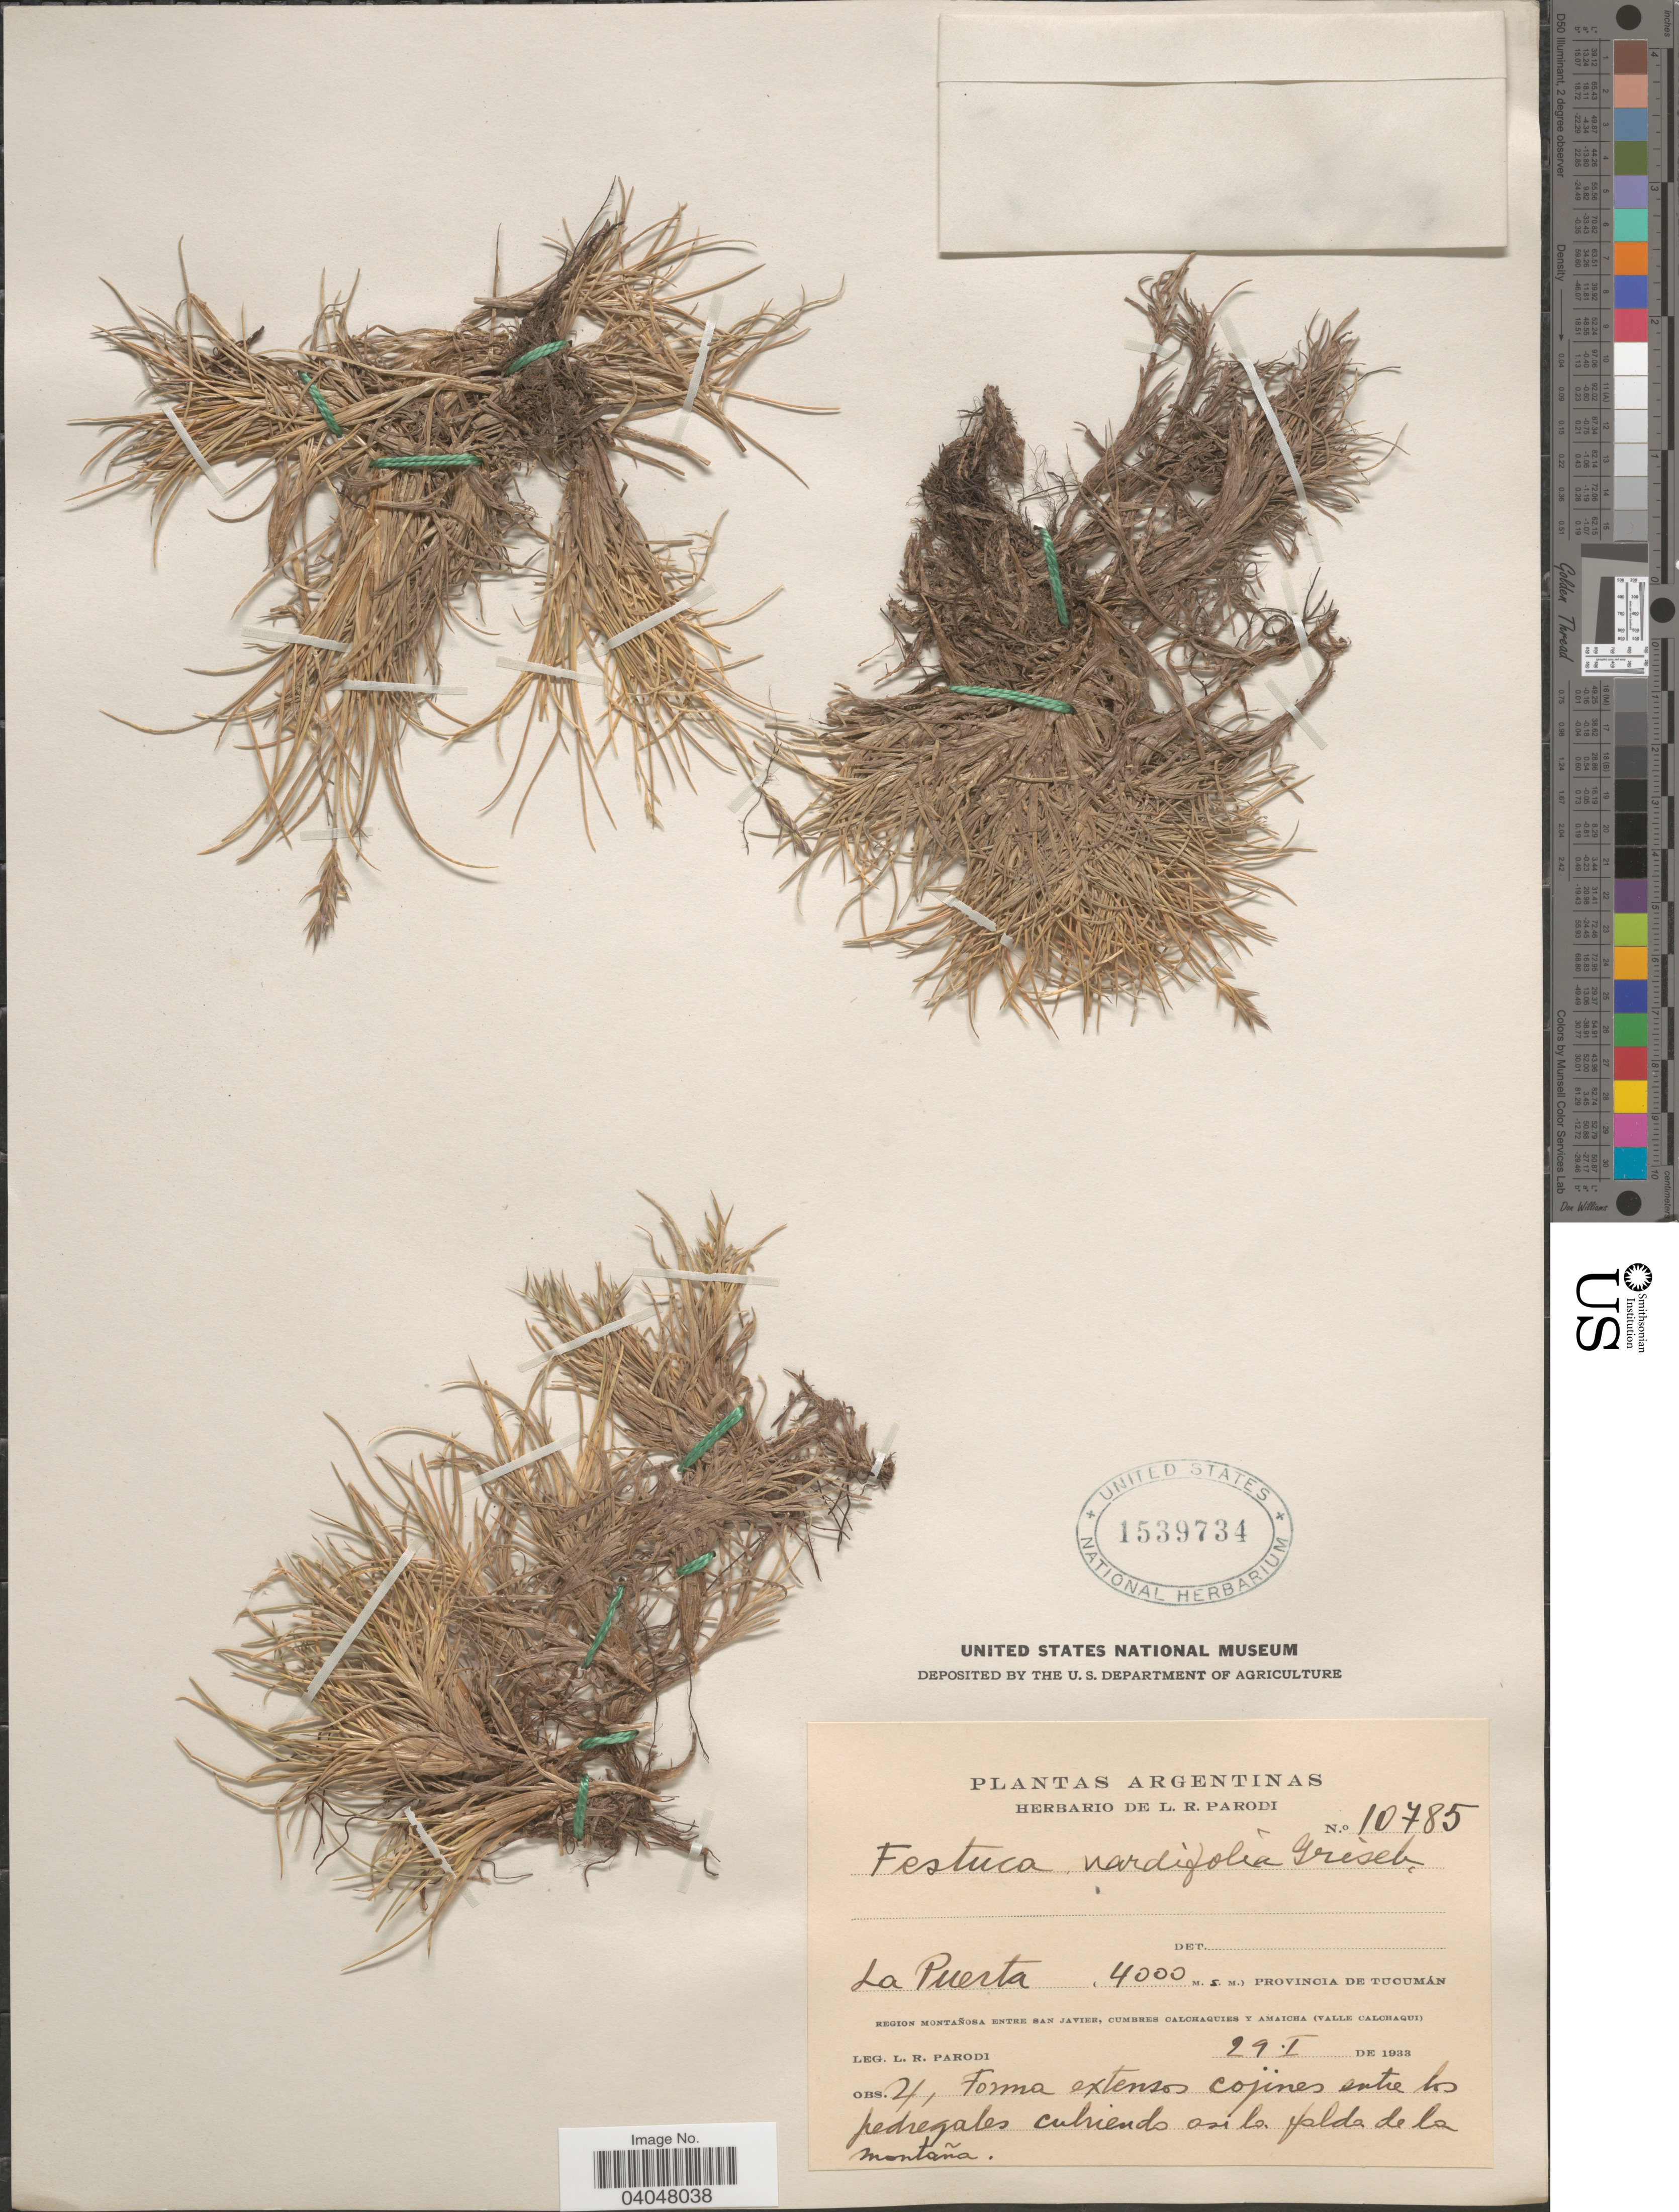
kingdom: Plantae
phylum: Tracheophyta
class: Liliopsida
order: Poales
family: Poaceae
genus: Festuca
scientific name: Festuca nardifolia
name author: Griseb.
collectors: L. R. Parodi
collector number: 10785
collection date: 1933-01-29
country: Argentina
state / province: Tucuman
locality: La Puerta. Región montañosa entre San Javier, cumbres Calchaquies y Amaicha (Valle Calchagui).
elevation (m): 4000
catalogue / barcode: US 1539734